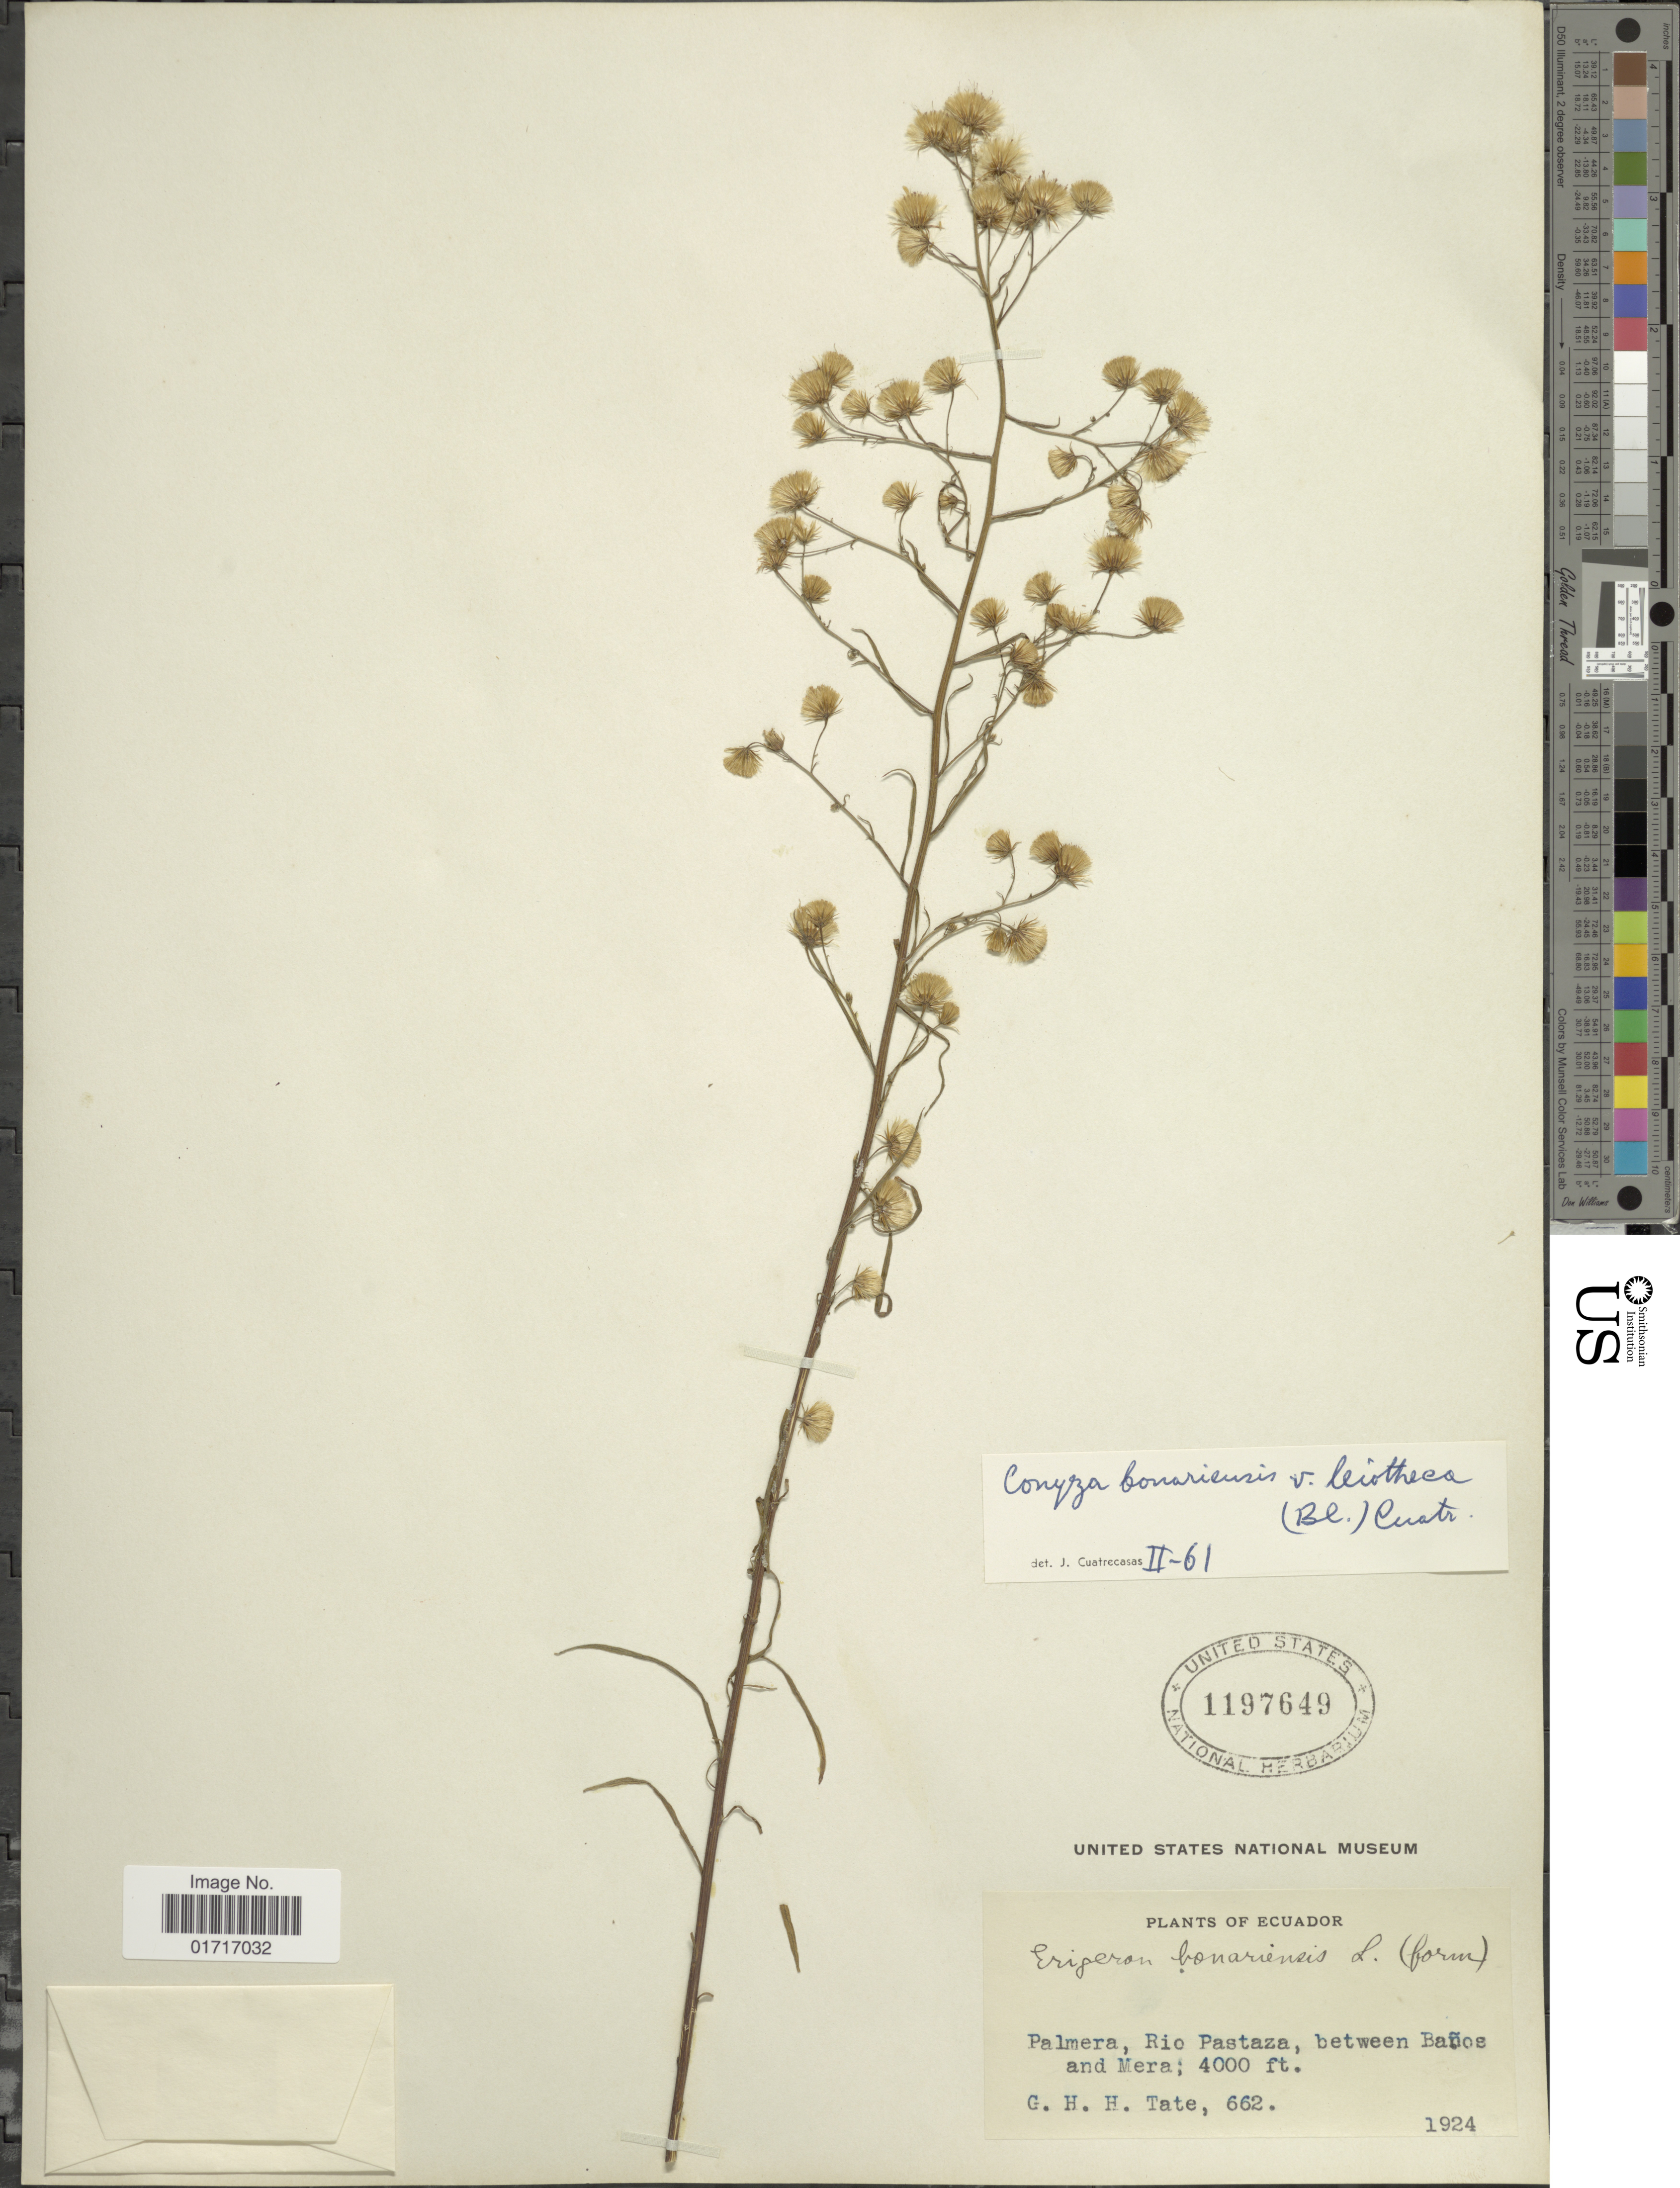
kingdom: Plantae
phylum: Tracheophyta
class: Magnoliopsida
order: Asterales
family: Asteraceae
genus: Conyza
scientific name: Conyza bonariensis var. leiotheca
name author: (S.F. Blake) Cuatrec.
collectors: G. H. H.Tate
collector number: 662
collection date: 1924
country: Ecuador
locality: Ecuador. Palmera, Rio Pastaza, between Banos and Mera.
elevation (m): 1219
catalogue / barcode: US 1197649